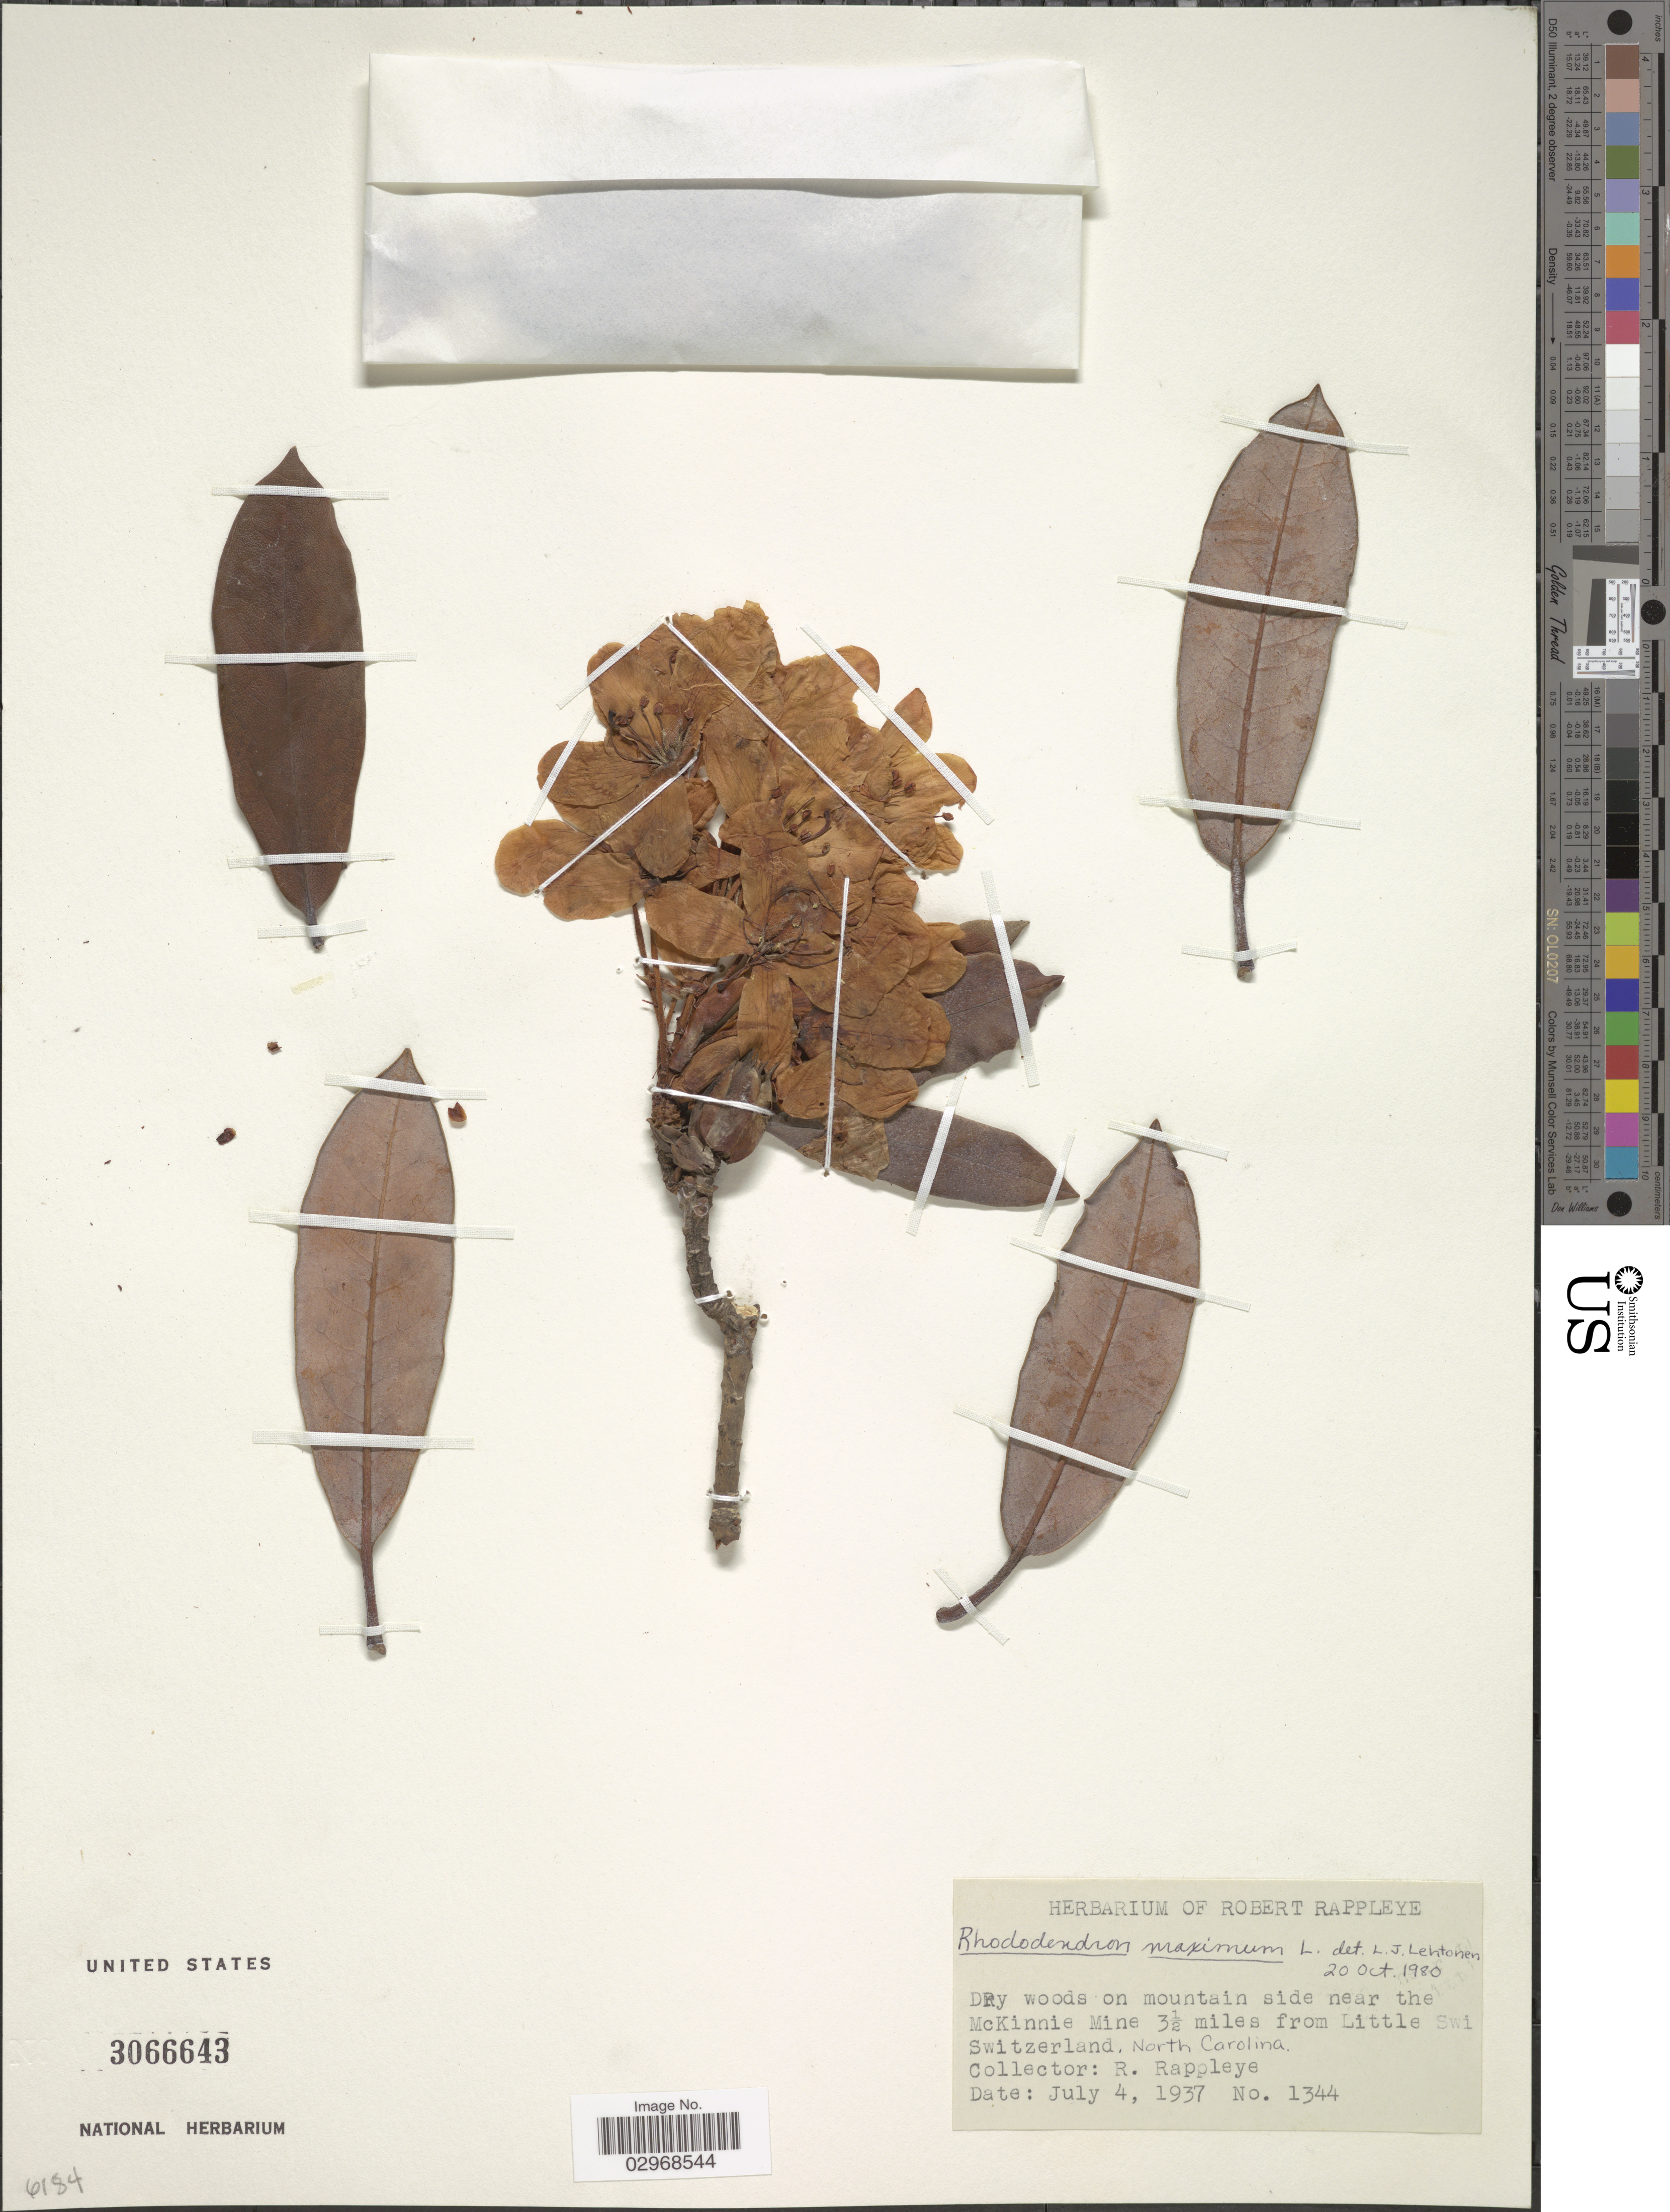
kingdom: Plantae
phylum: Tracheophyta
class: Magnoliopsida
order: Ericales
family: Ericaceae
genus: Rhododendron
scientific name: Rhododendron maximum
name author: L.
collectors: R. Rappleye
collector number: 1344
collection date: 1937-07-04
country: United States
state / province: North Carolina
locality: Dry woods on mountain side near the McKinnie Mine 3½ miles from Little Swi Switzerland.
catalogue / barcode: US 3066643